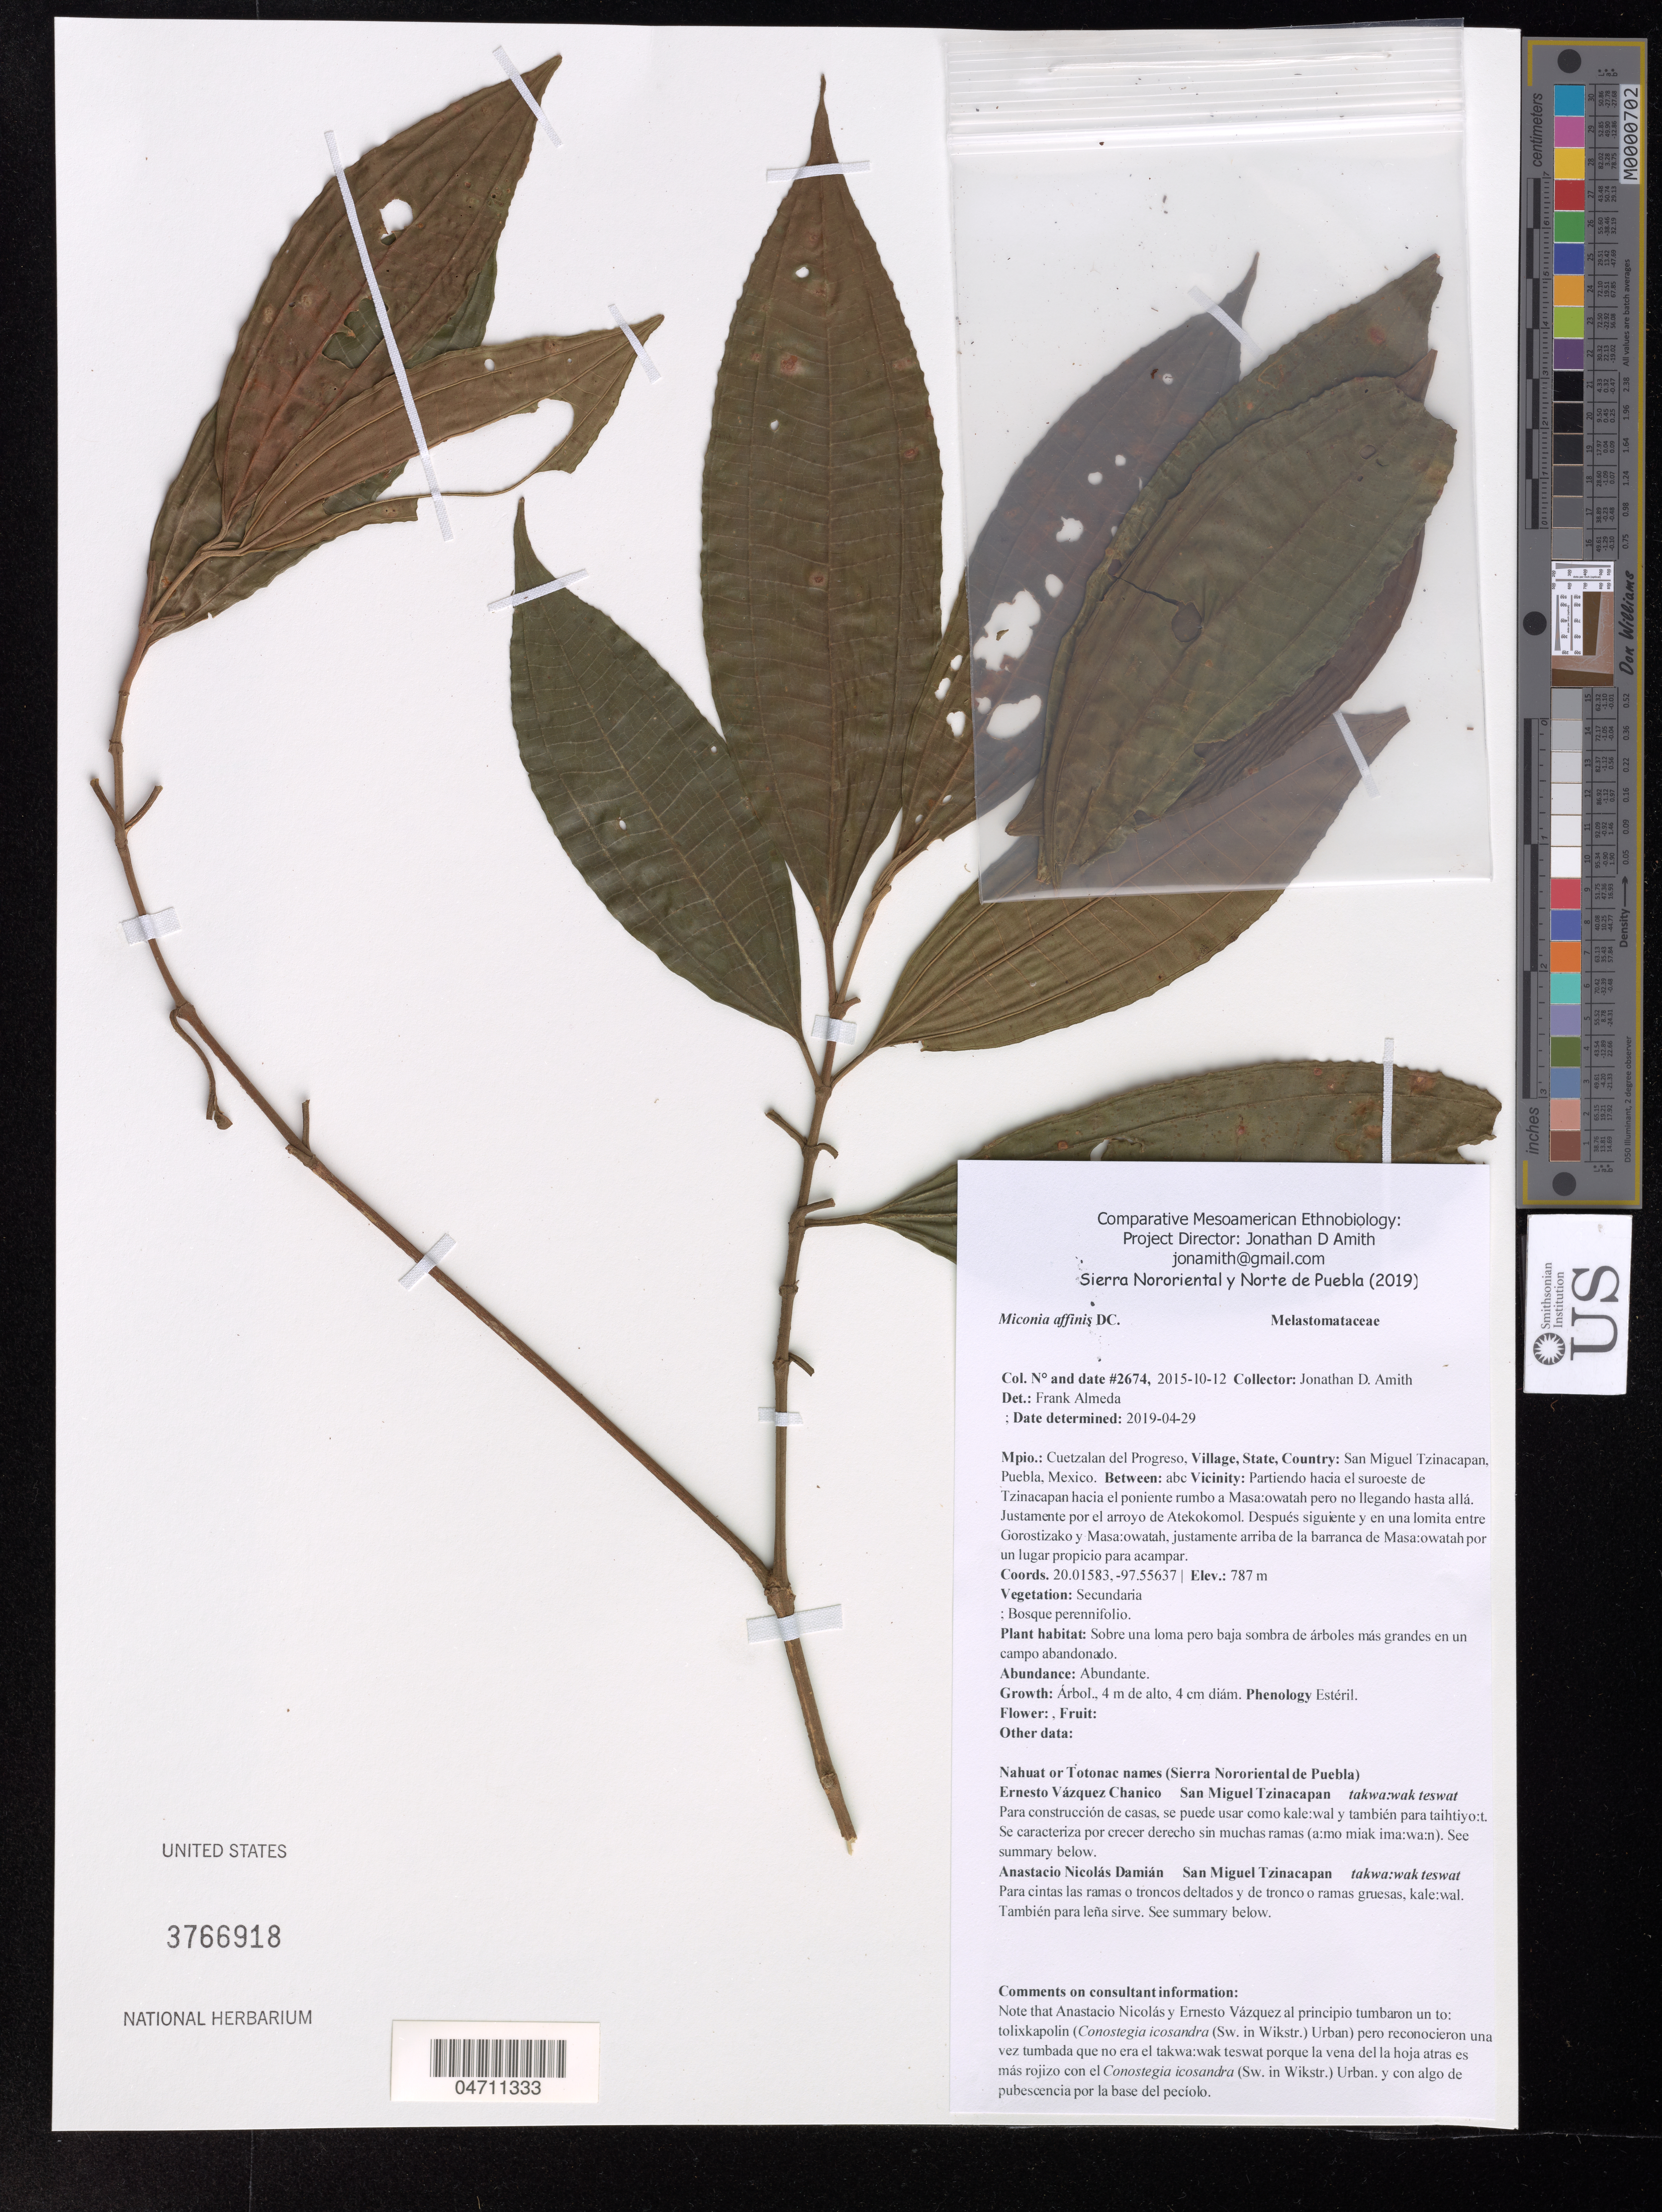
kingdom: Plantae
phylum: Tracheophyta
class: Magnoliopsida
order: Myrtales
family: Melastomataceae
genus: Miconia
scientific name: Miconia affinis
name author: DC.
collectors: J. D. Amith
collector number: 2674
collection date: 2019-04-29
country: Mexico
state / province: Puebla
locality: Cuetzalan del progreso, San Miguel Tzinacapan.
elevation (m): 787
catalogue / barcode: US 3766918